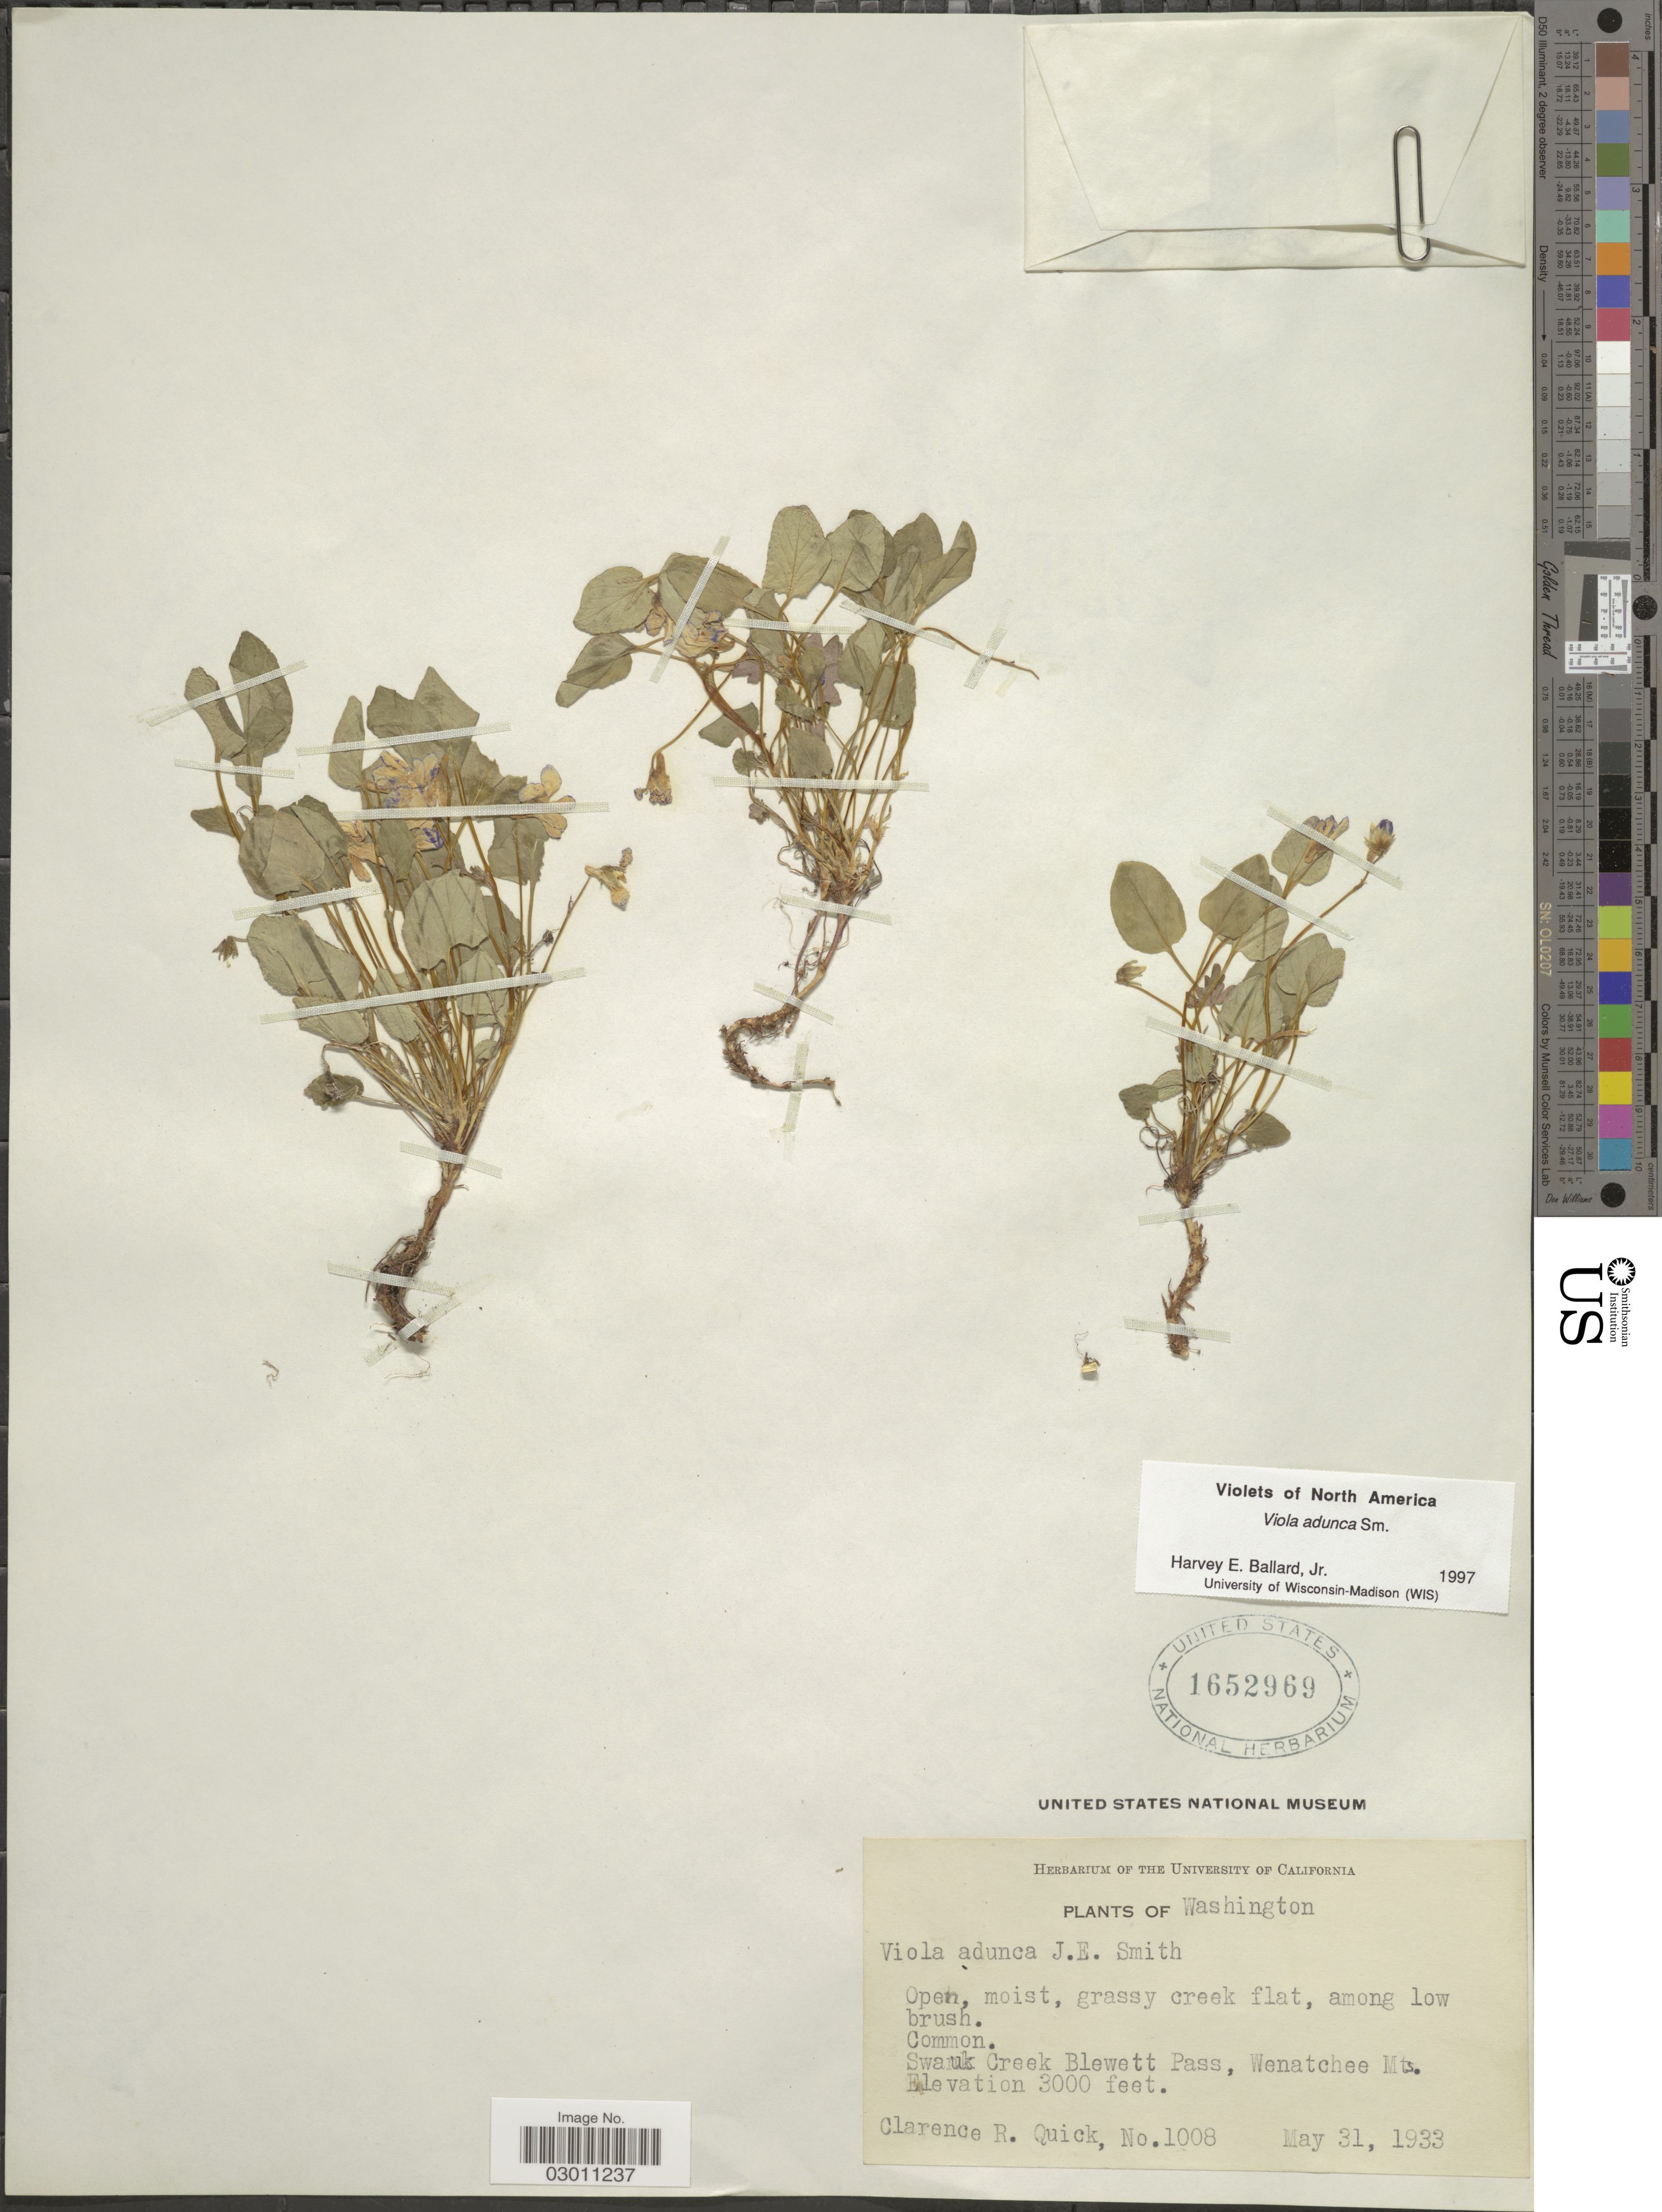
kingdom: Plantae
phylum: Tracheophyta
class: Magnoliopsida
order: Malpighiales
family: Violaceae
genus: Viola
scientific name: Viola adunca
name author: Sm.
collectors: C. Quick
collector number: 1008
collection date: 1933-05-31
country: United States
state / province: Washington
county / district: Chelan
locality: Swauk Creek Blewett Pass, Wenatchee Mts.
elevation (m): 914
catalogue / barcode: US 1652969